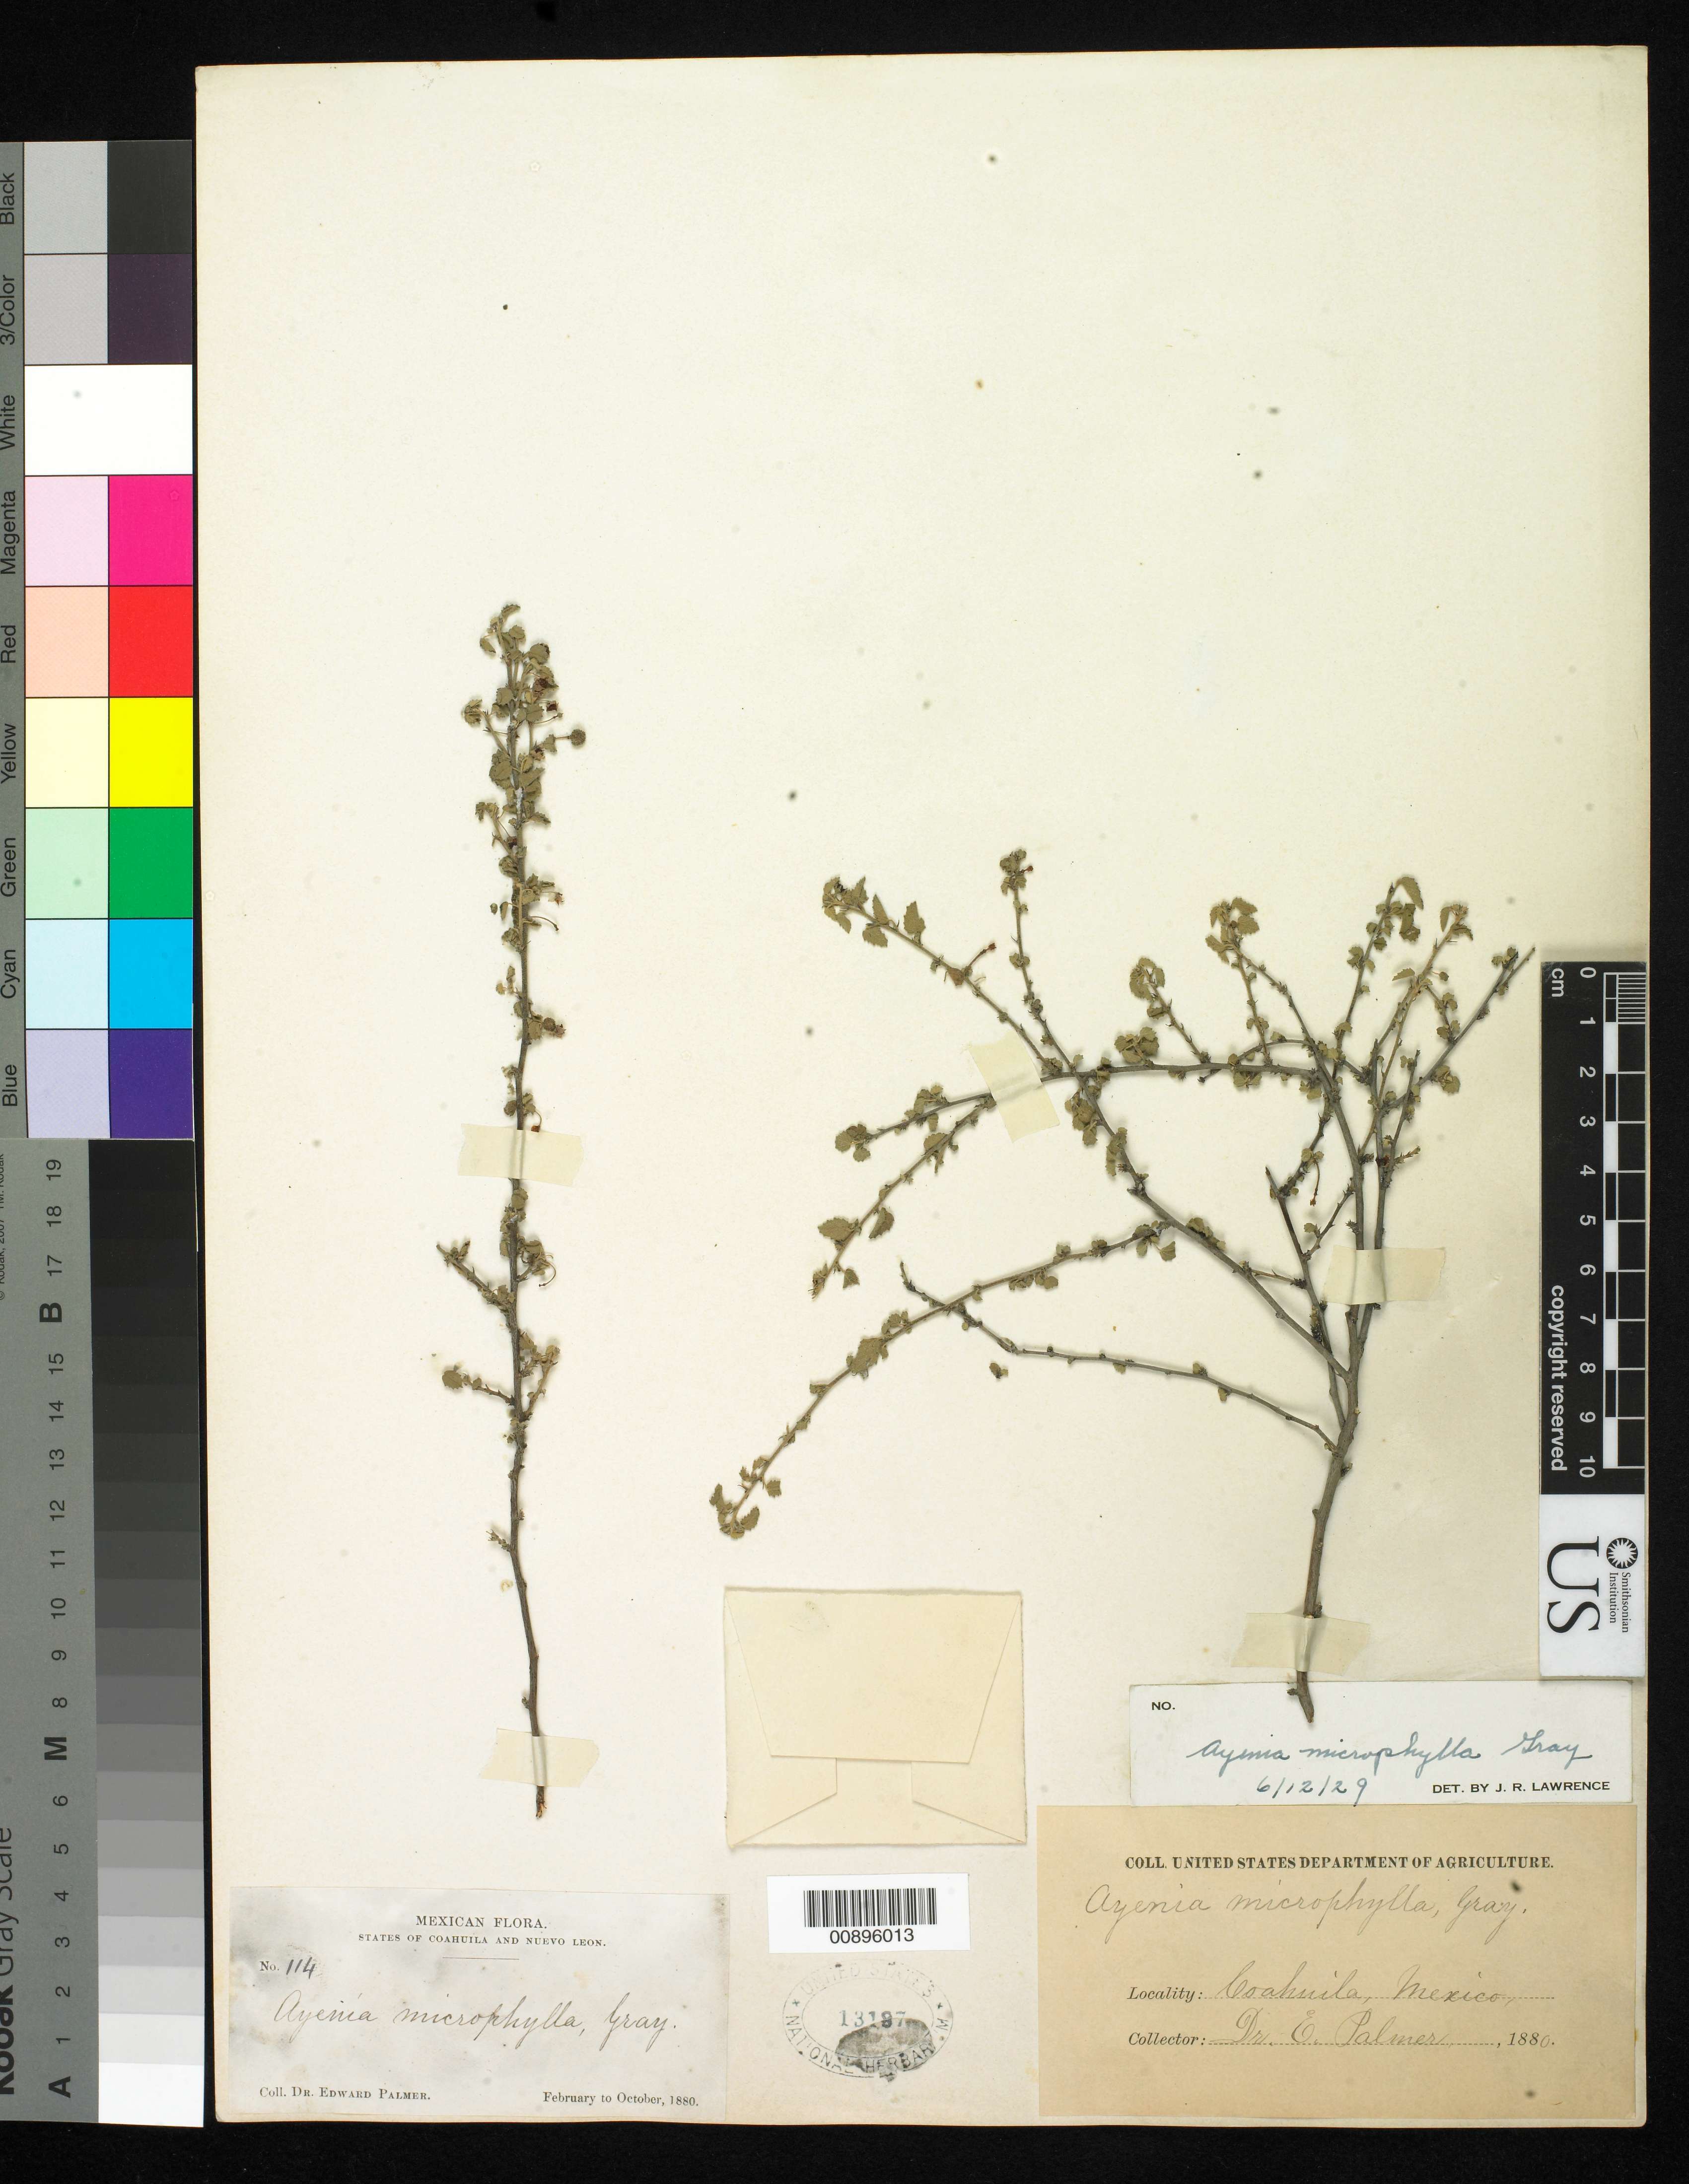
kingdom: Plantae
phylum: Tracheophyta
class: Magnoliopsida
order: Malvales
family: Malvaceae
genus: Ayenia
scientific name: Ayenia microphylla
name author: A. Gray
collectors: E. Palmer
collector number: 114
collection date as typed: Feb 1880 to -- Oct 1880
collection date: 1880-02/1880-10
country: Mexico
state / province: Coahuila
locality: Coahuila.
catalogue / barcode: US 13187